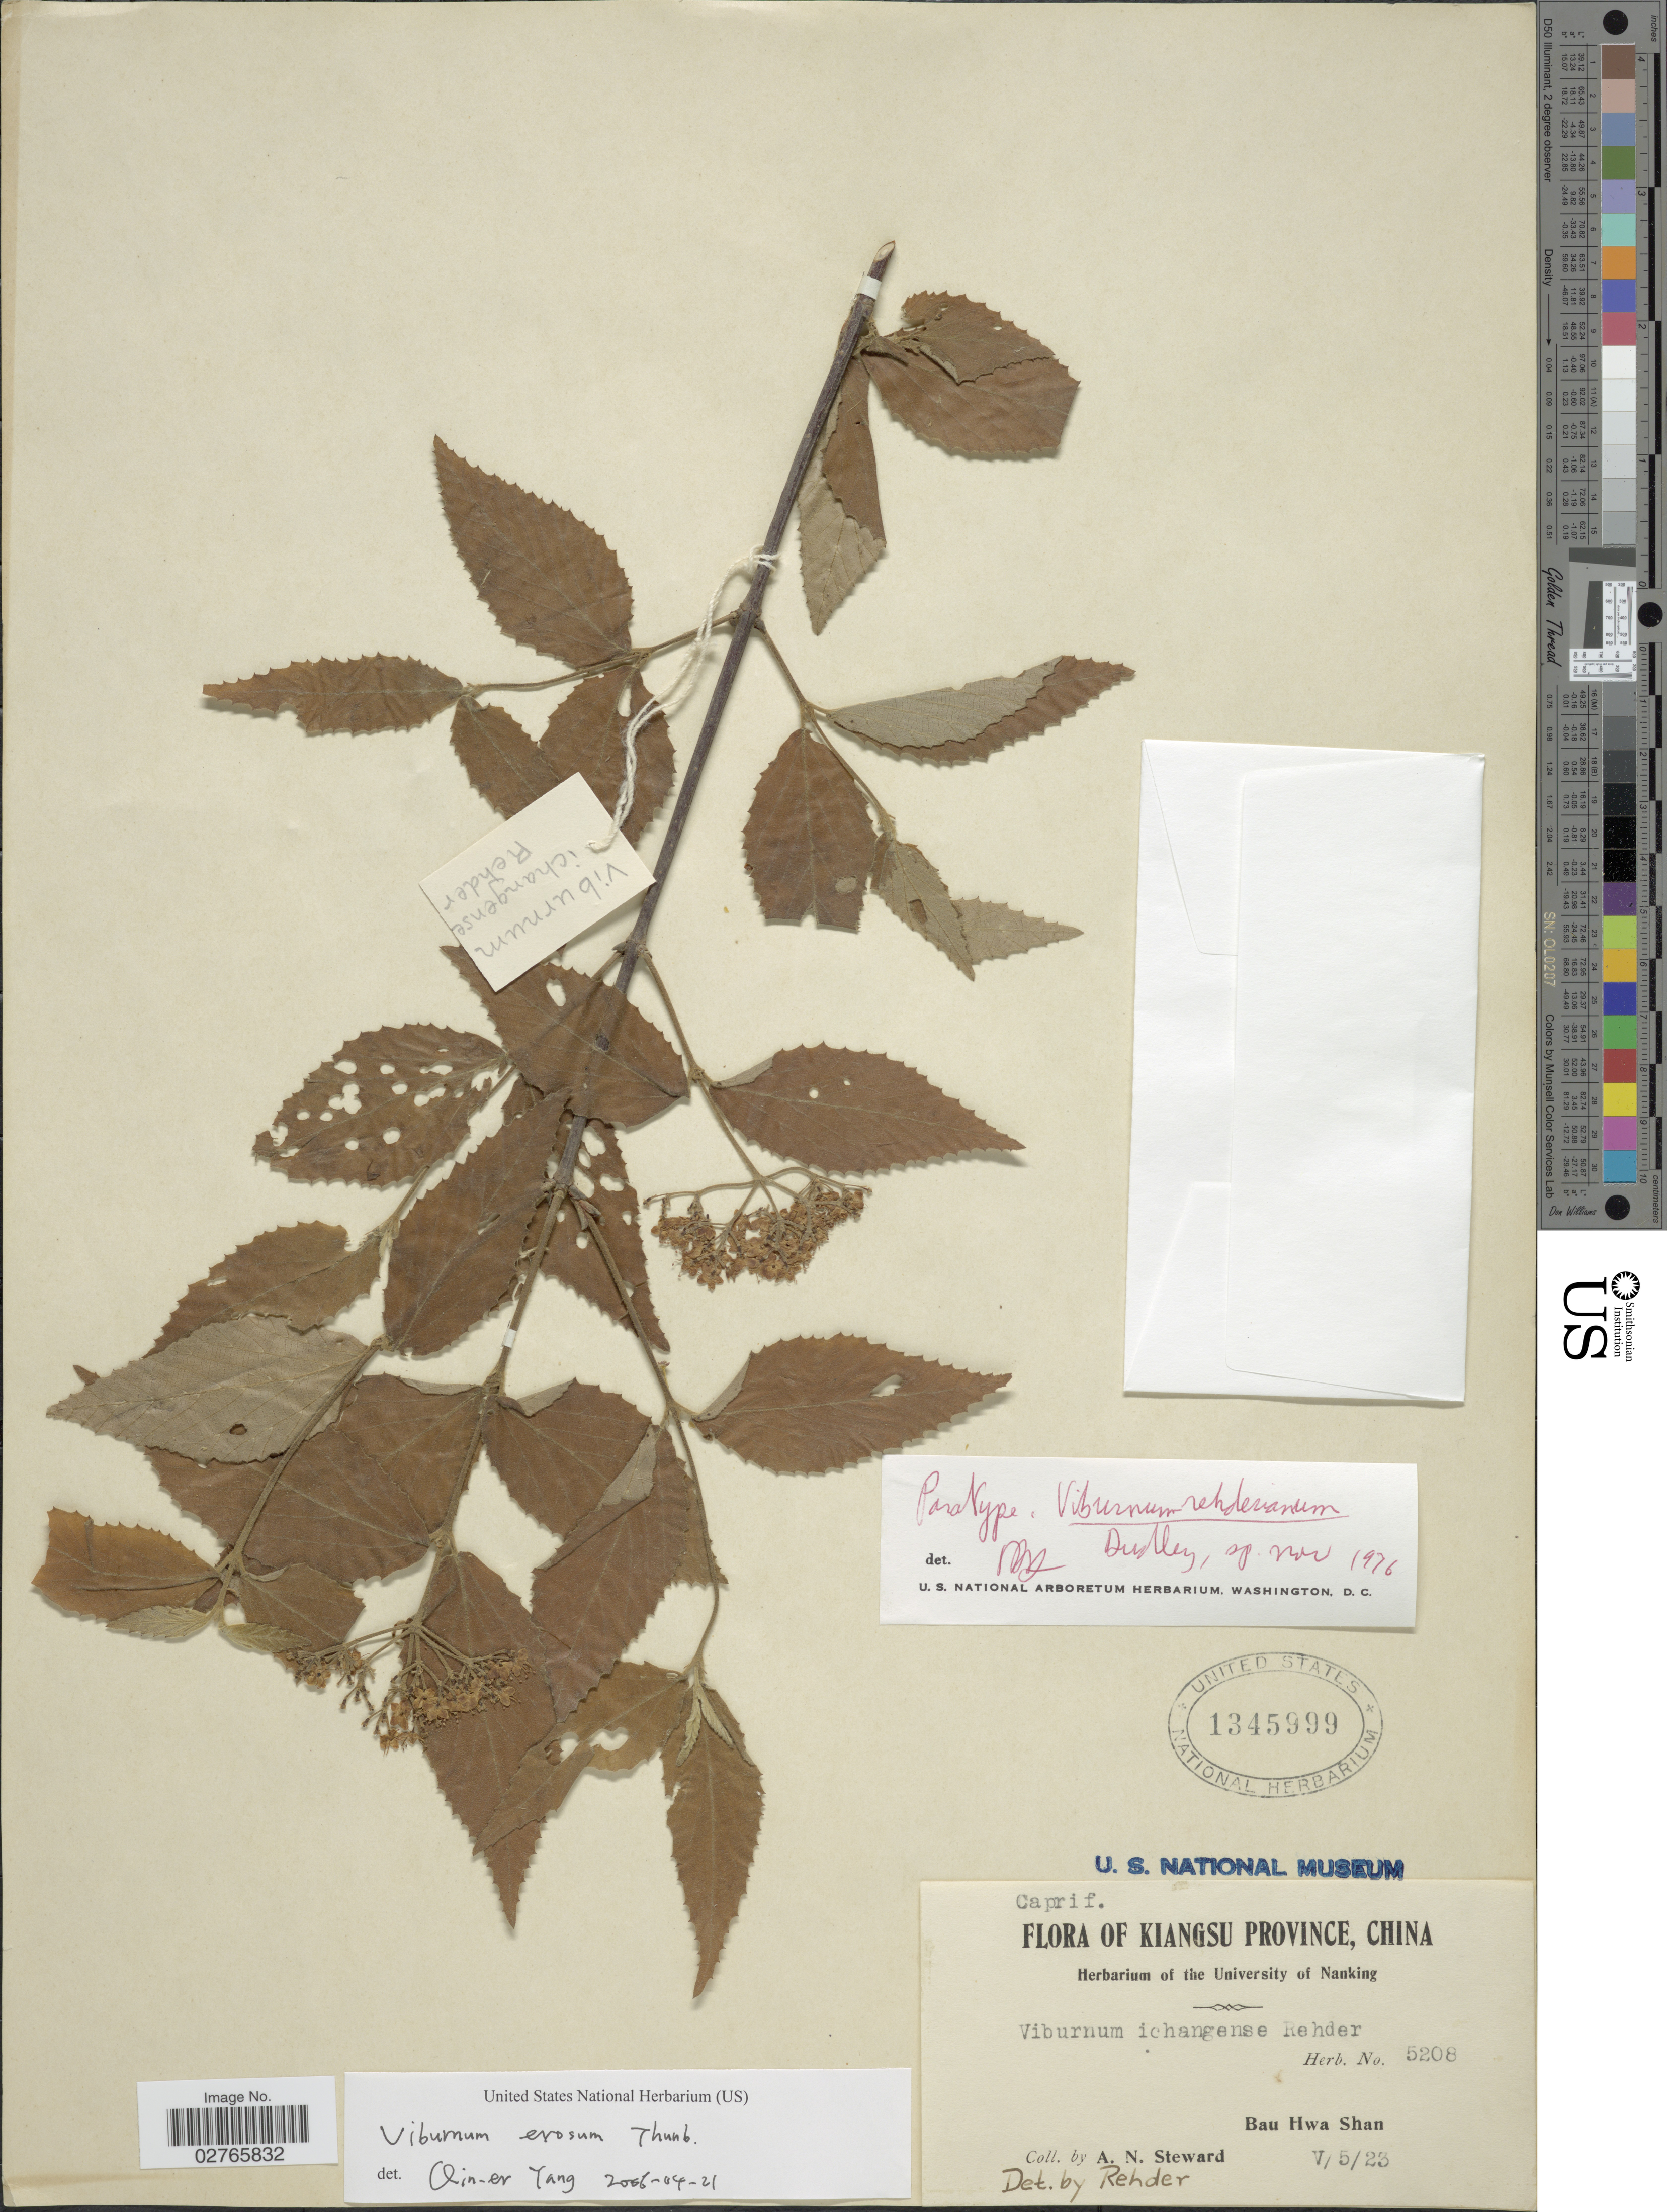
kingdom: Plantae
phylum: Tracheophyta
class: Magnoliopsida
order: Dipsacales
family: Viburnaceae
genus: Viburnum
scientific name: Viburnum erosum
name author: Thunb.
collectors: A. N. Steward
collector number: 5208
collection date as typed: Transcribed d/m/y: 5/5/23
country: China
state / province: Jiangsu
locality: Kiangsu Province. Bau Hwa Shan.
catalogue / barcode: US 1345999